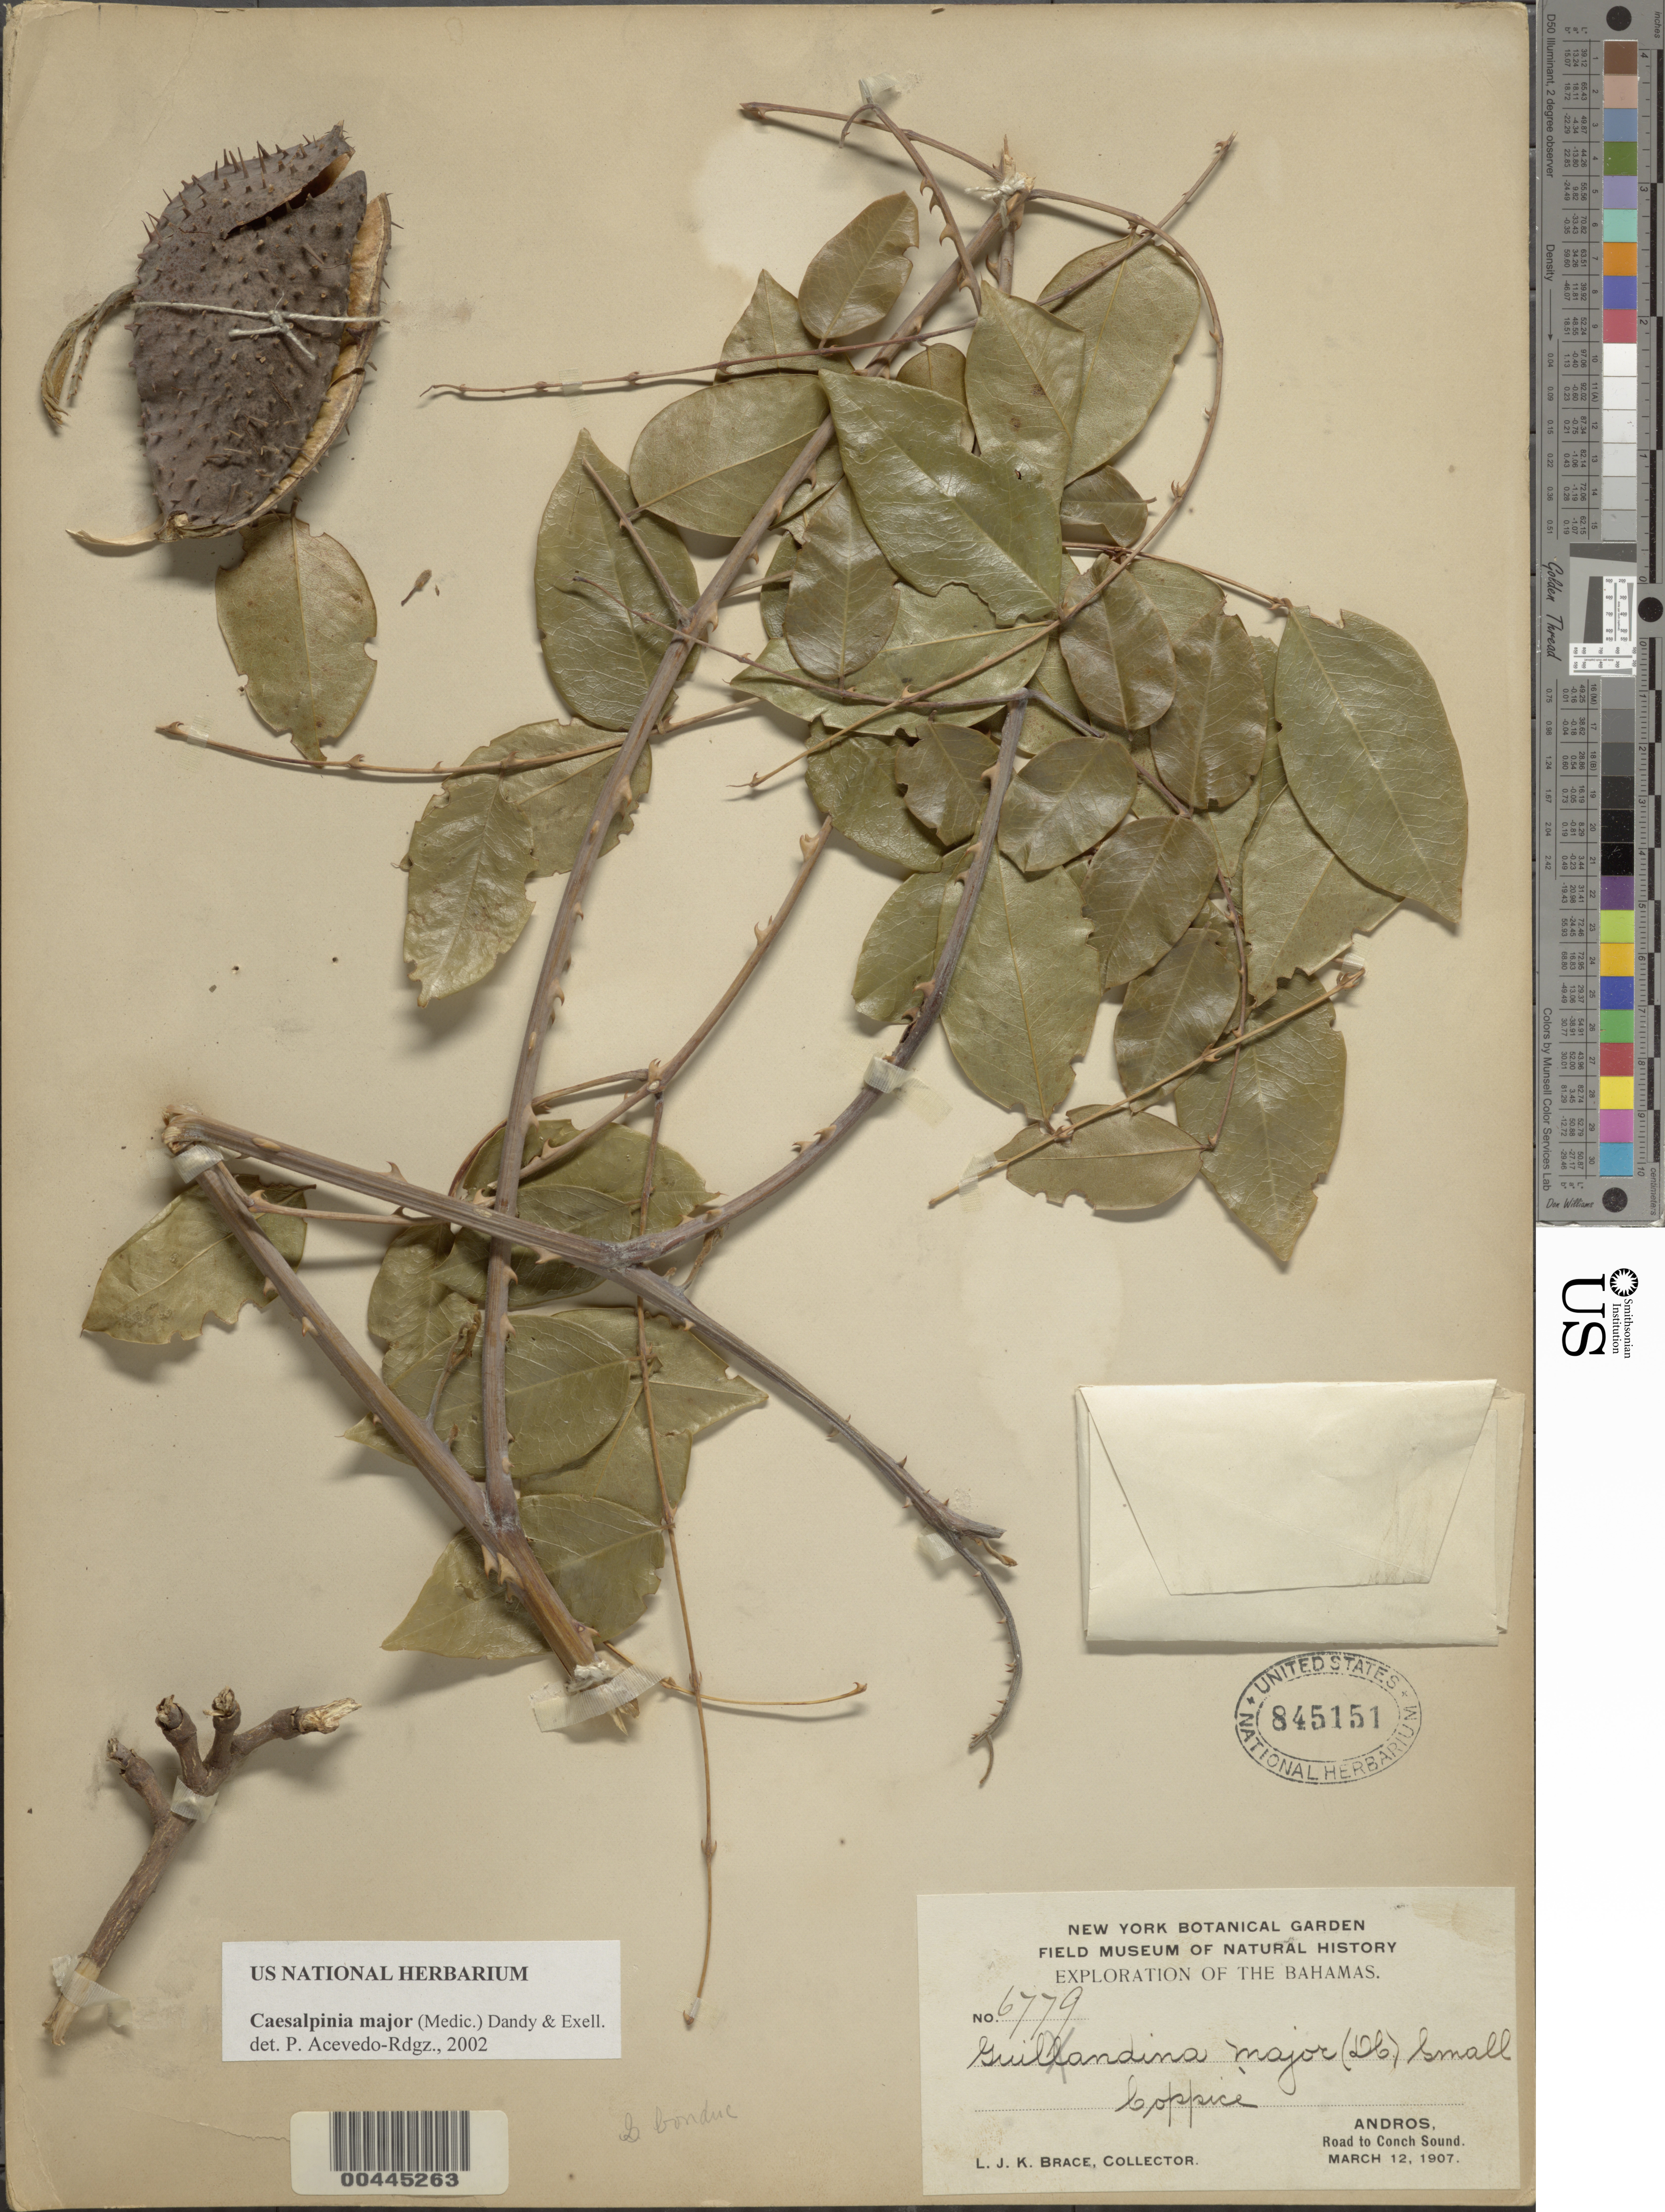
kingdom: Plantae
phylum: Tracheophyta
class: Magnoliopsida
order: Fabales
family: Fabaceae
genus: Guilandina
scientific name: Guilandina major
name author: (Medik.) Small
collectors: L. J. K. Brace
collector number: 6779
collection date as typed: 12 Mar 1907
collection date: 1907-03-12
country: Bahamas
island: Andros Island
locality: Coppice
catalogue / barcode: US 845151